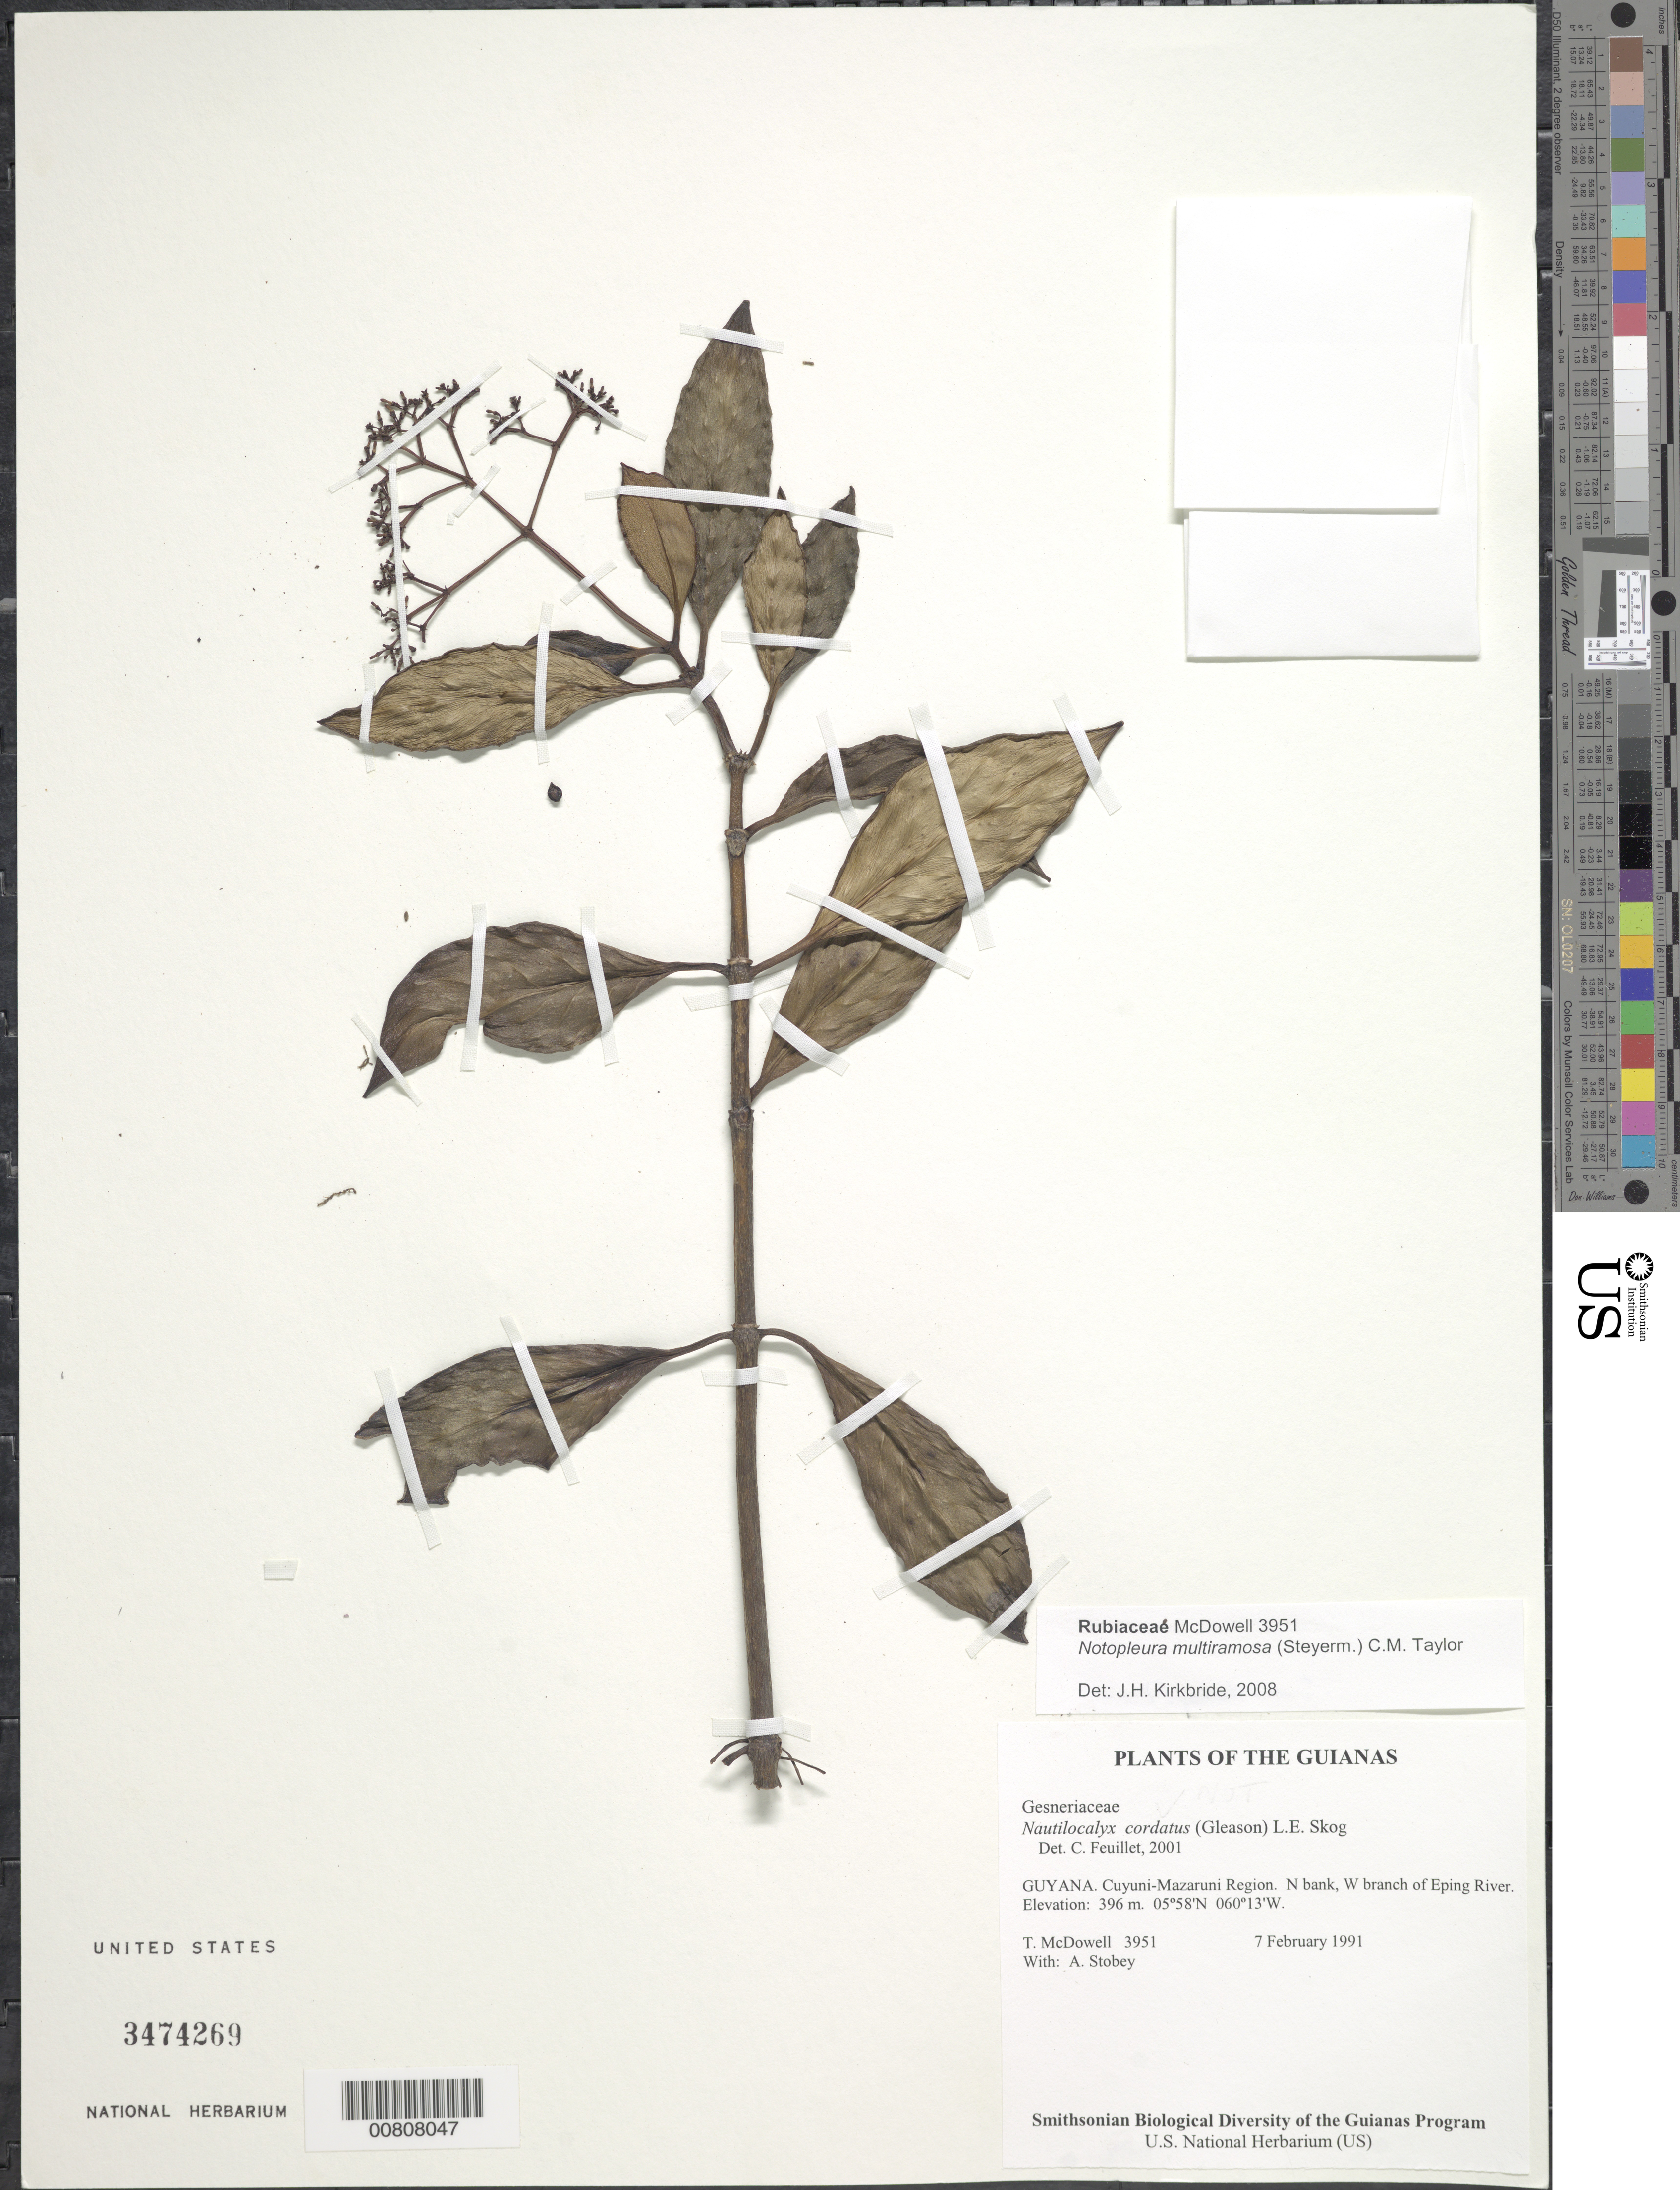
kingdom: Plantae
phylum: Tracheophyta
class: Magnoliopsida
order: Gentianales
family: Rubiaceae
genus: Notopleura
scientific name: Notopleura multiramosa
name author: (Steyerm.) C.M. Taylor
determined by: Kirkbride, J. H.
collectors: T. McDowell & A. Stobey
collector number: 3951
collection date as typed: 7 February 1991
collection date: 1991-02-07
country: Guyana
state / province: Cuyuni-Mazaruni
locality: N bank, W branch of Eping River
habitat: Disturbed area around camps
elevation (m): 396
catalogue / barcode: US 3474269